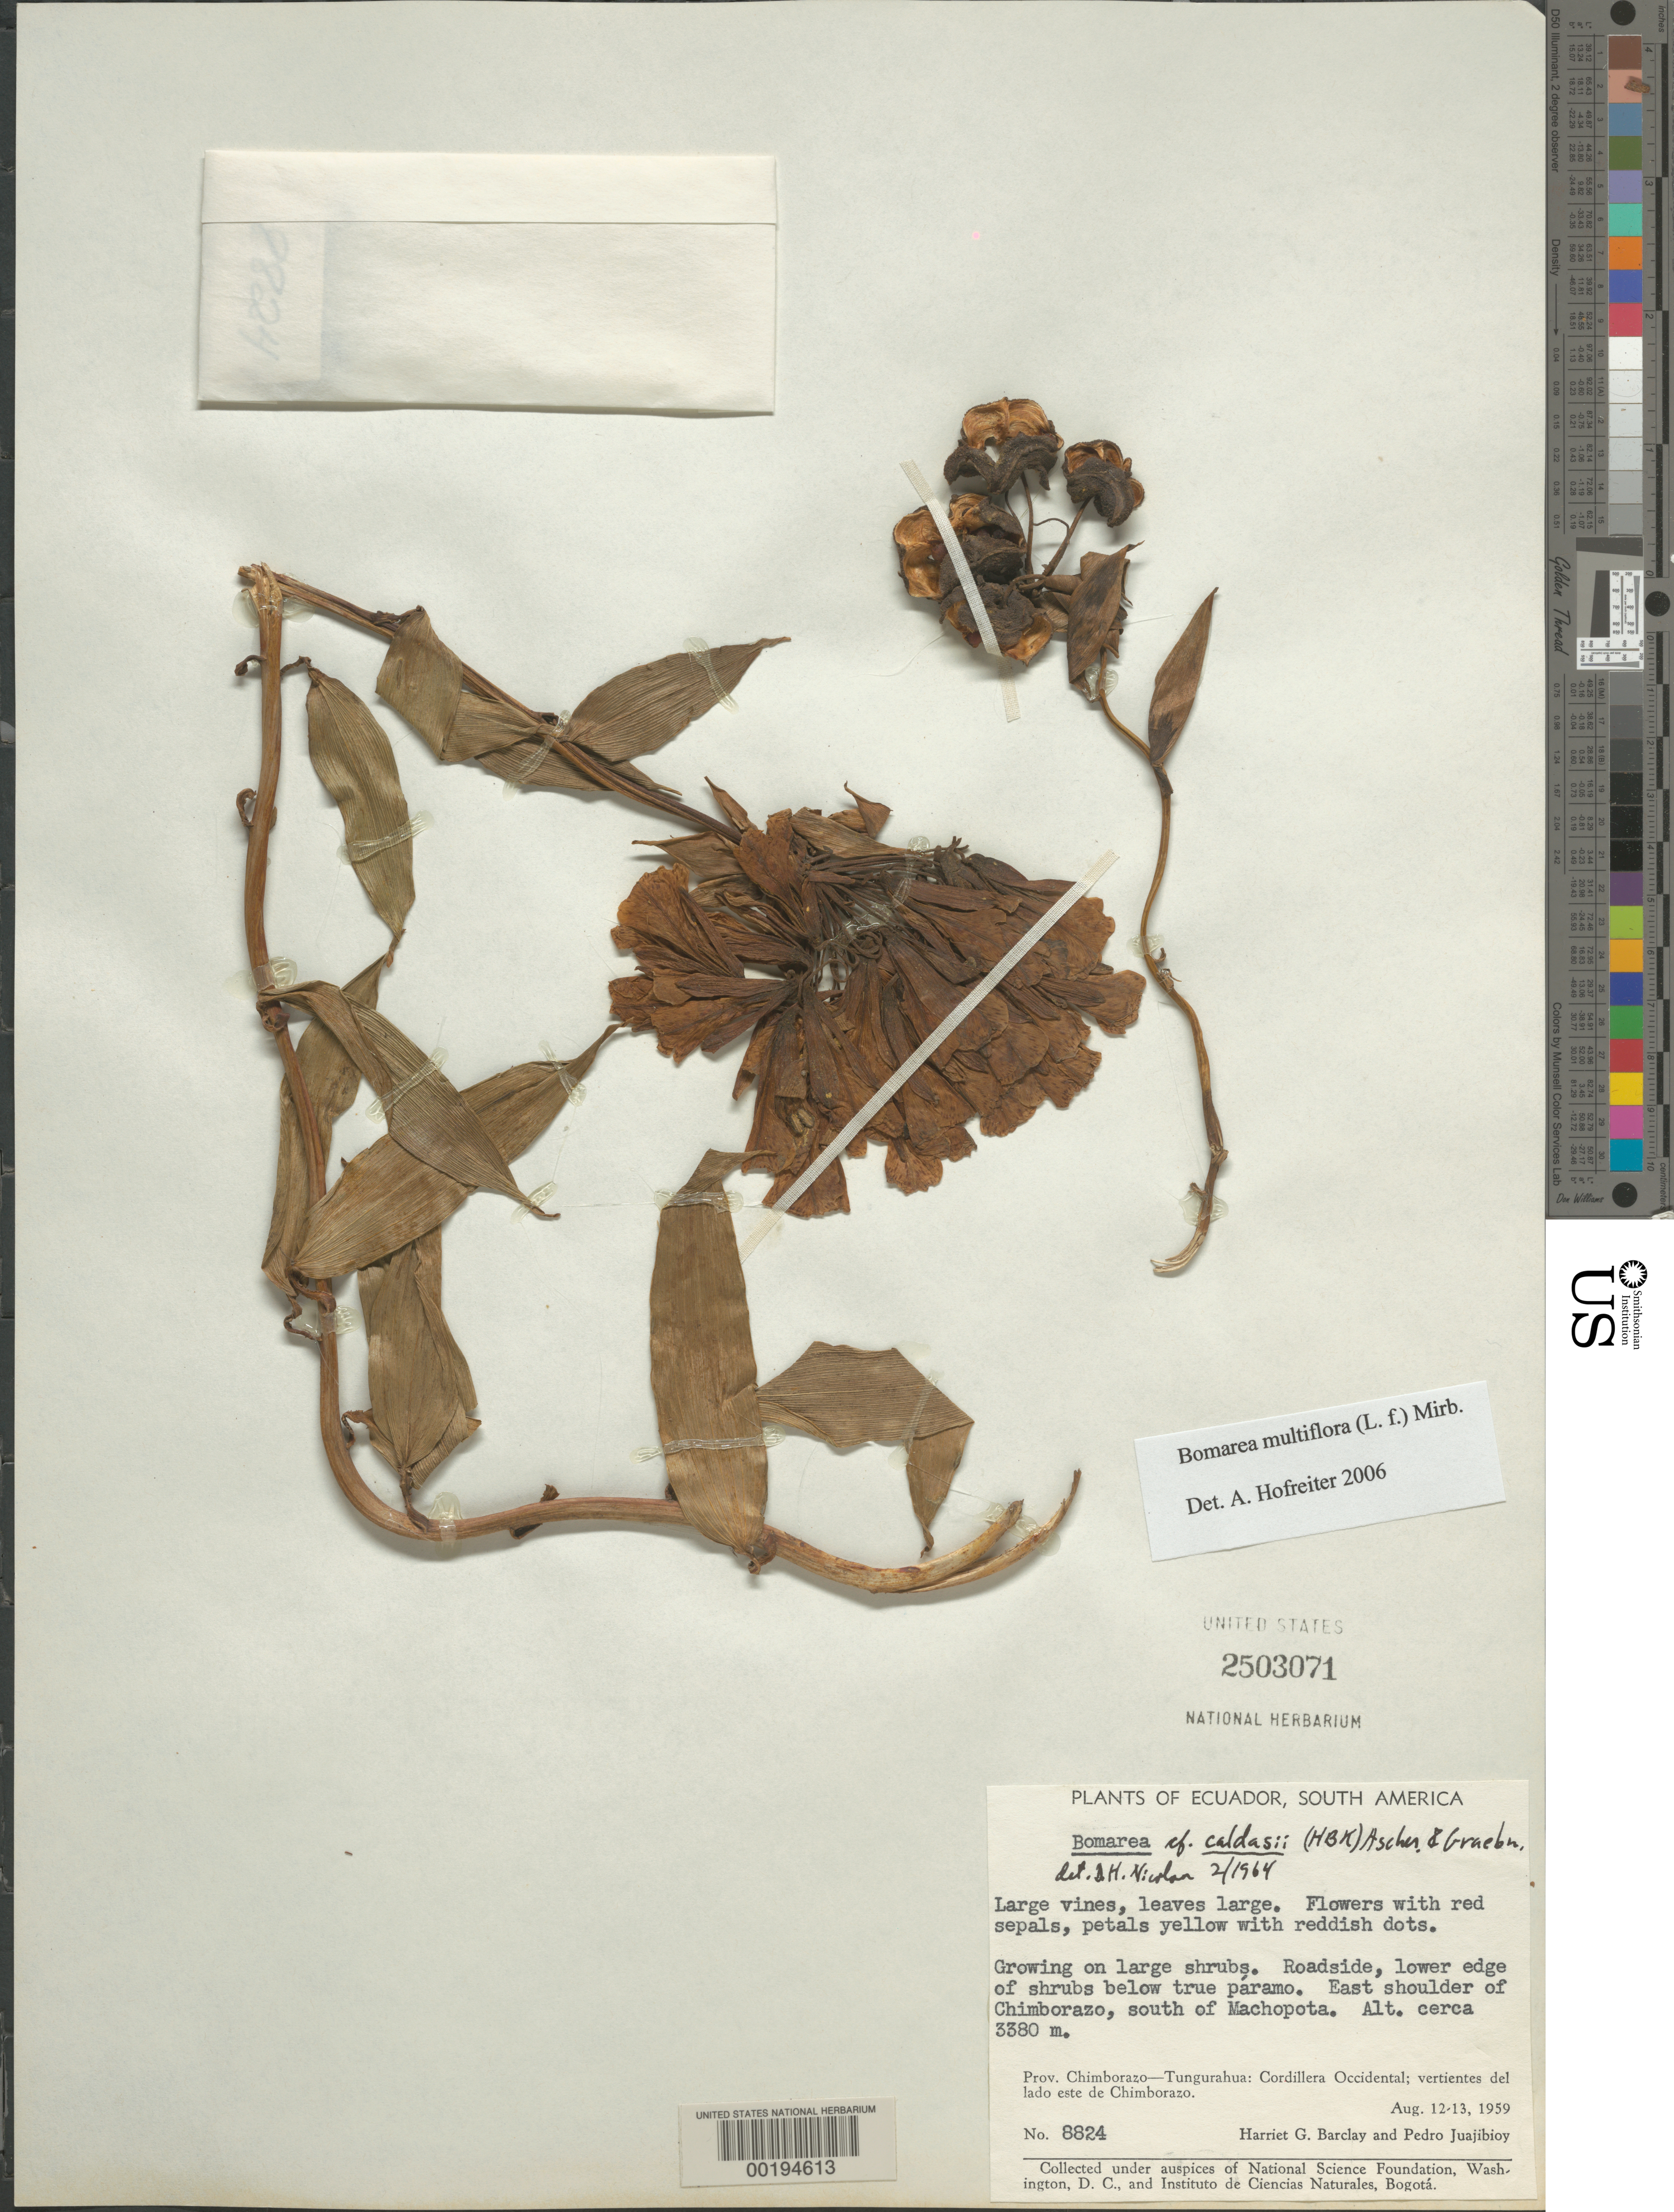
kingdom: Plantae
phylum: Tracheophyta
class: Liliopsida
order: Liliales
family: Alstroemeriaceae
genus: Bomarea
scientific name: Bomarea sp.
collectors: H. G. Barclay & P. Juajibioy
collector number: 8824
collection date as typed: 12 Aug 1959 to 13 Aug 1959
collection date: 1959-08-12/1959-08-13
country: Ecuador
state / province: Chimborazo / Tungurahua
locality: E shoulder of Chimborazo, S of Machopota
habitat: Roadside, lower edge of shrubs below true paramo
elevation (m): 3380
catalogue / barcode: US 2503071